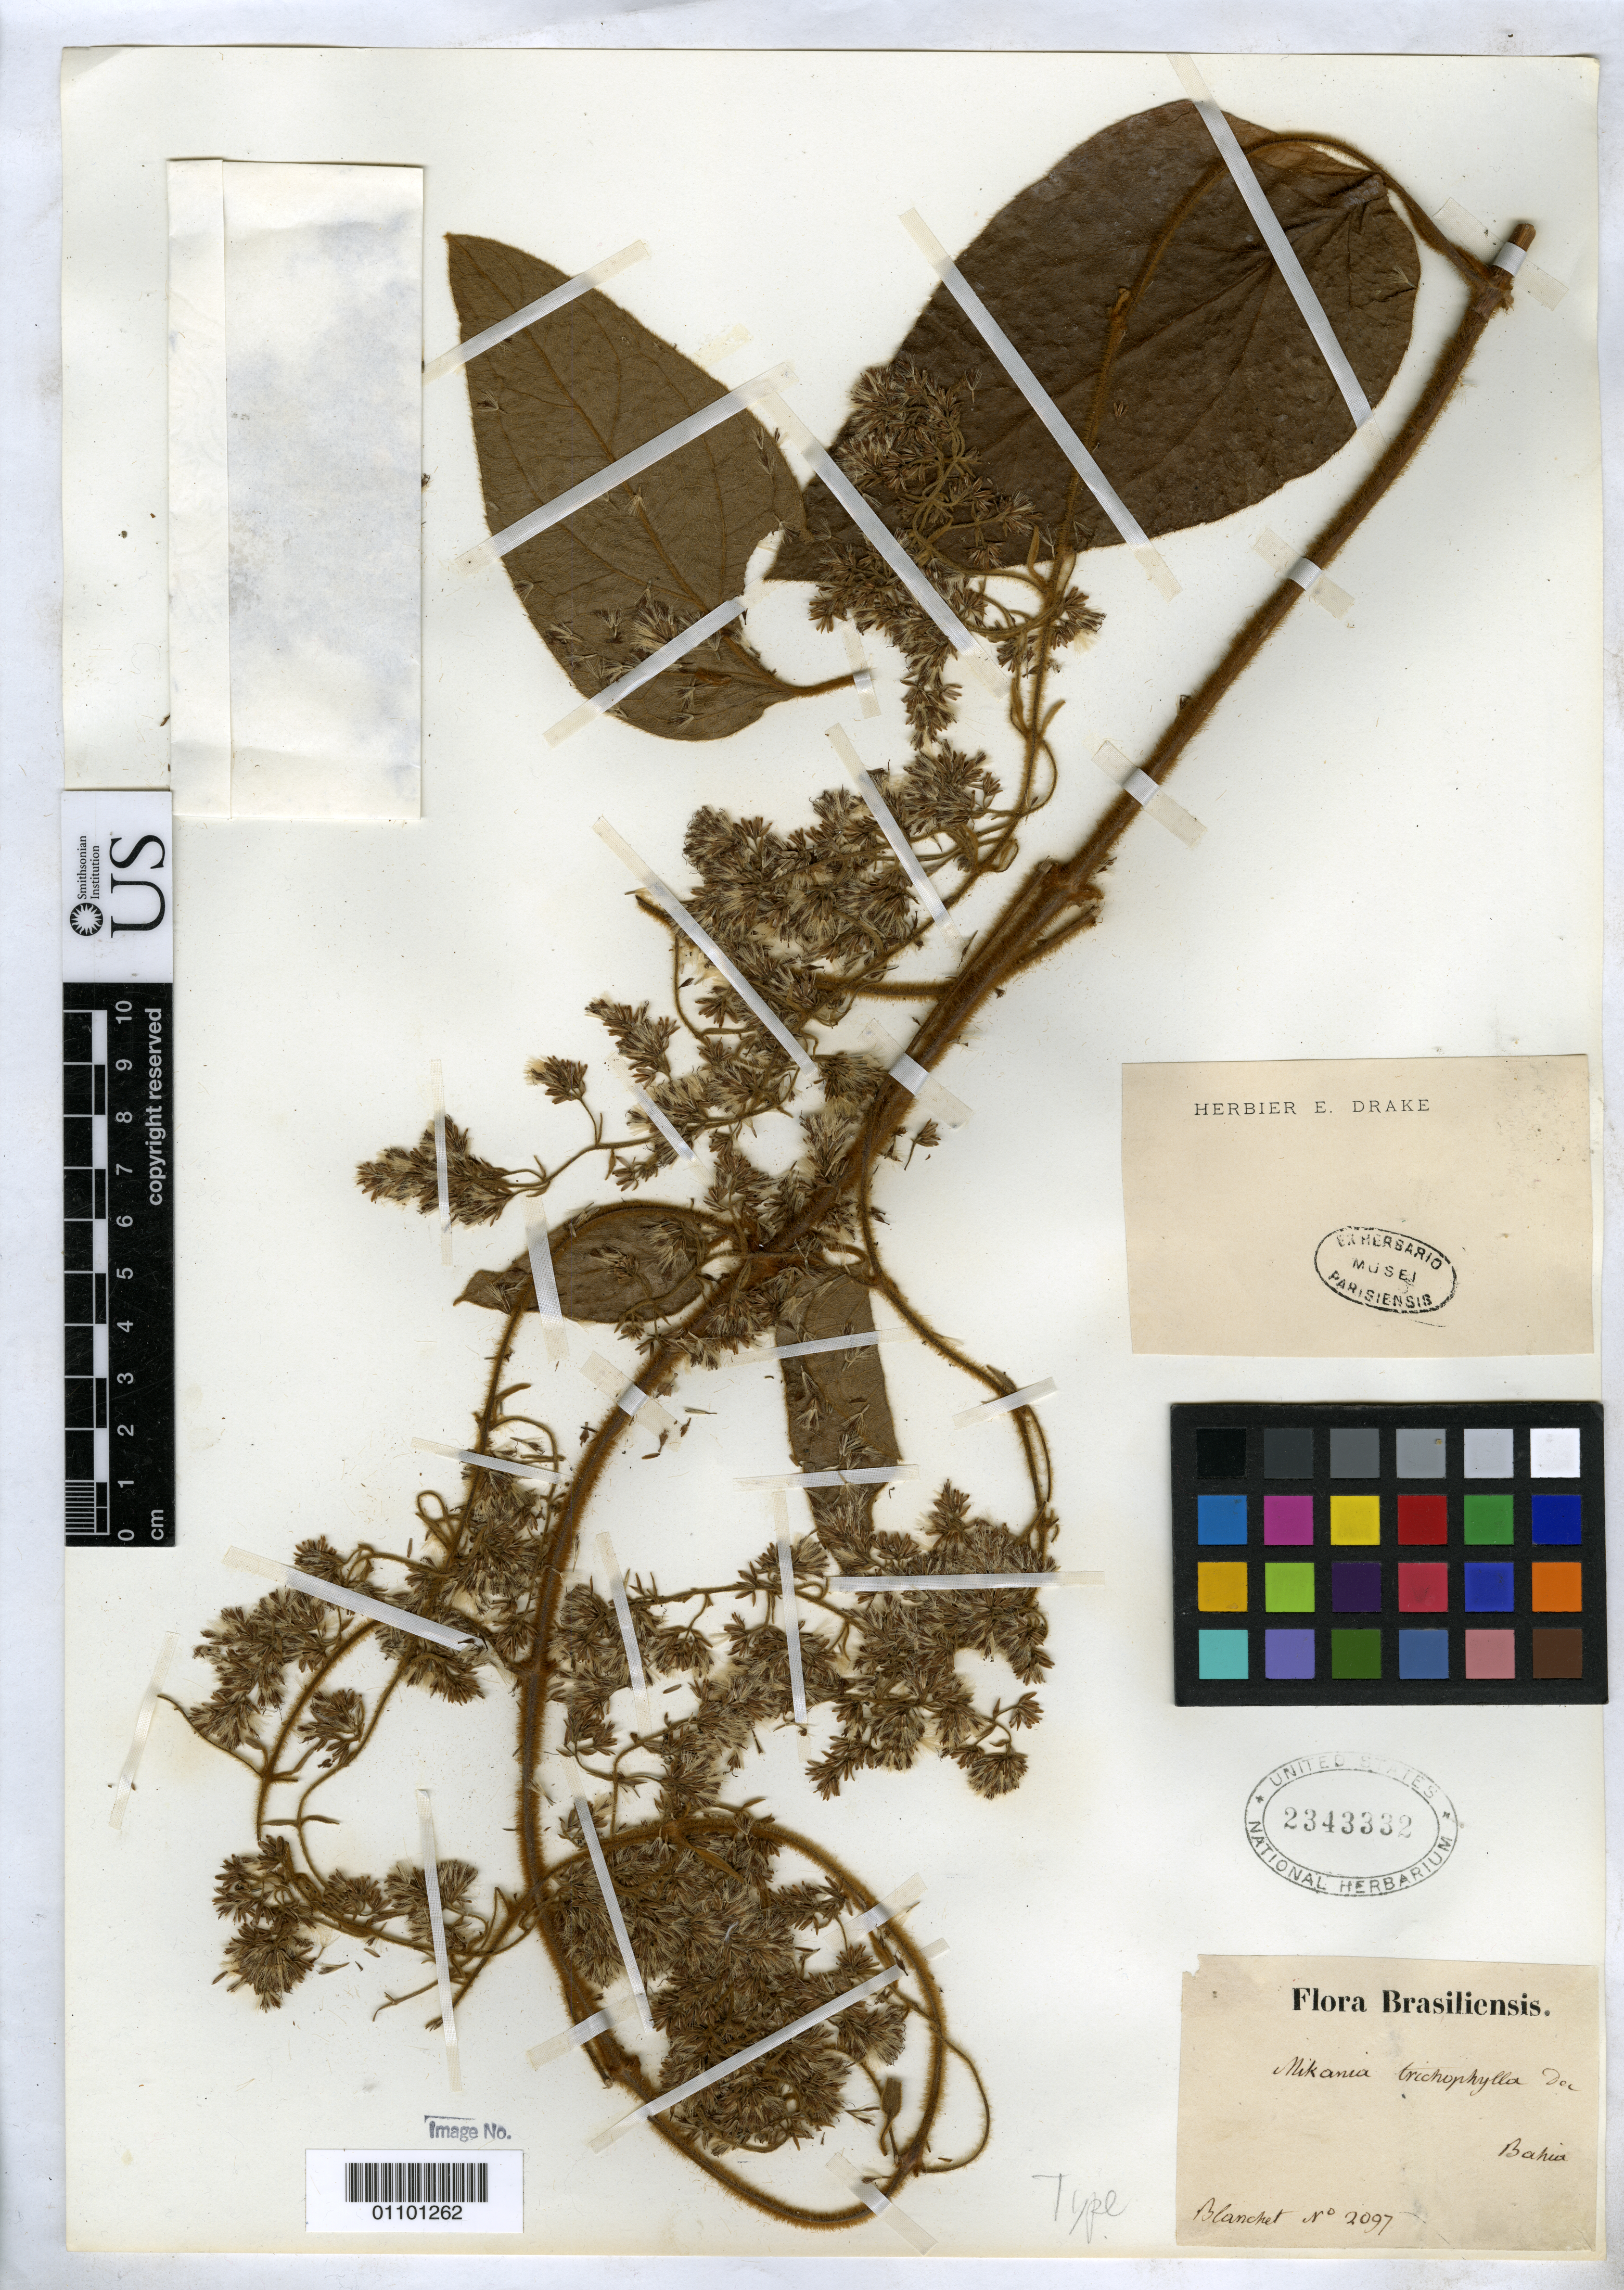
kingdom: Plantae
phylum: Tracheophyta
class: Magnoliopsida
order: Asterales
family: Asteraceae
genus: Mikania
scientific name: Mikania trichophylla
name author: DC.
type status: Isotype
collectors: J. Blanchet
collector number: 2097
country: Brazil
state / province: Bahia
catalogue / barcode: US 2343332